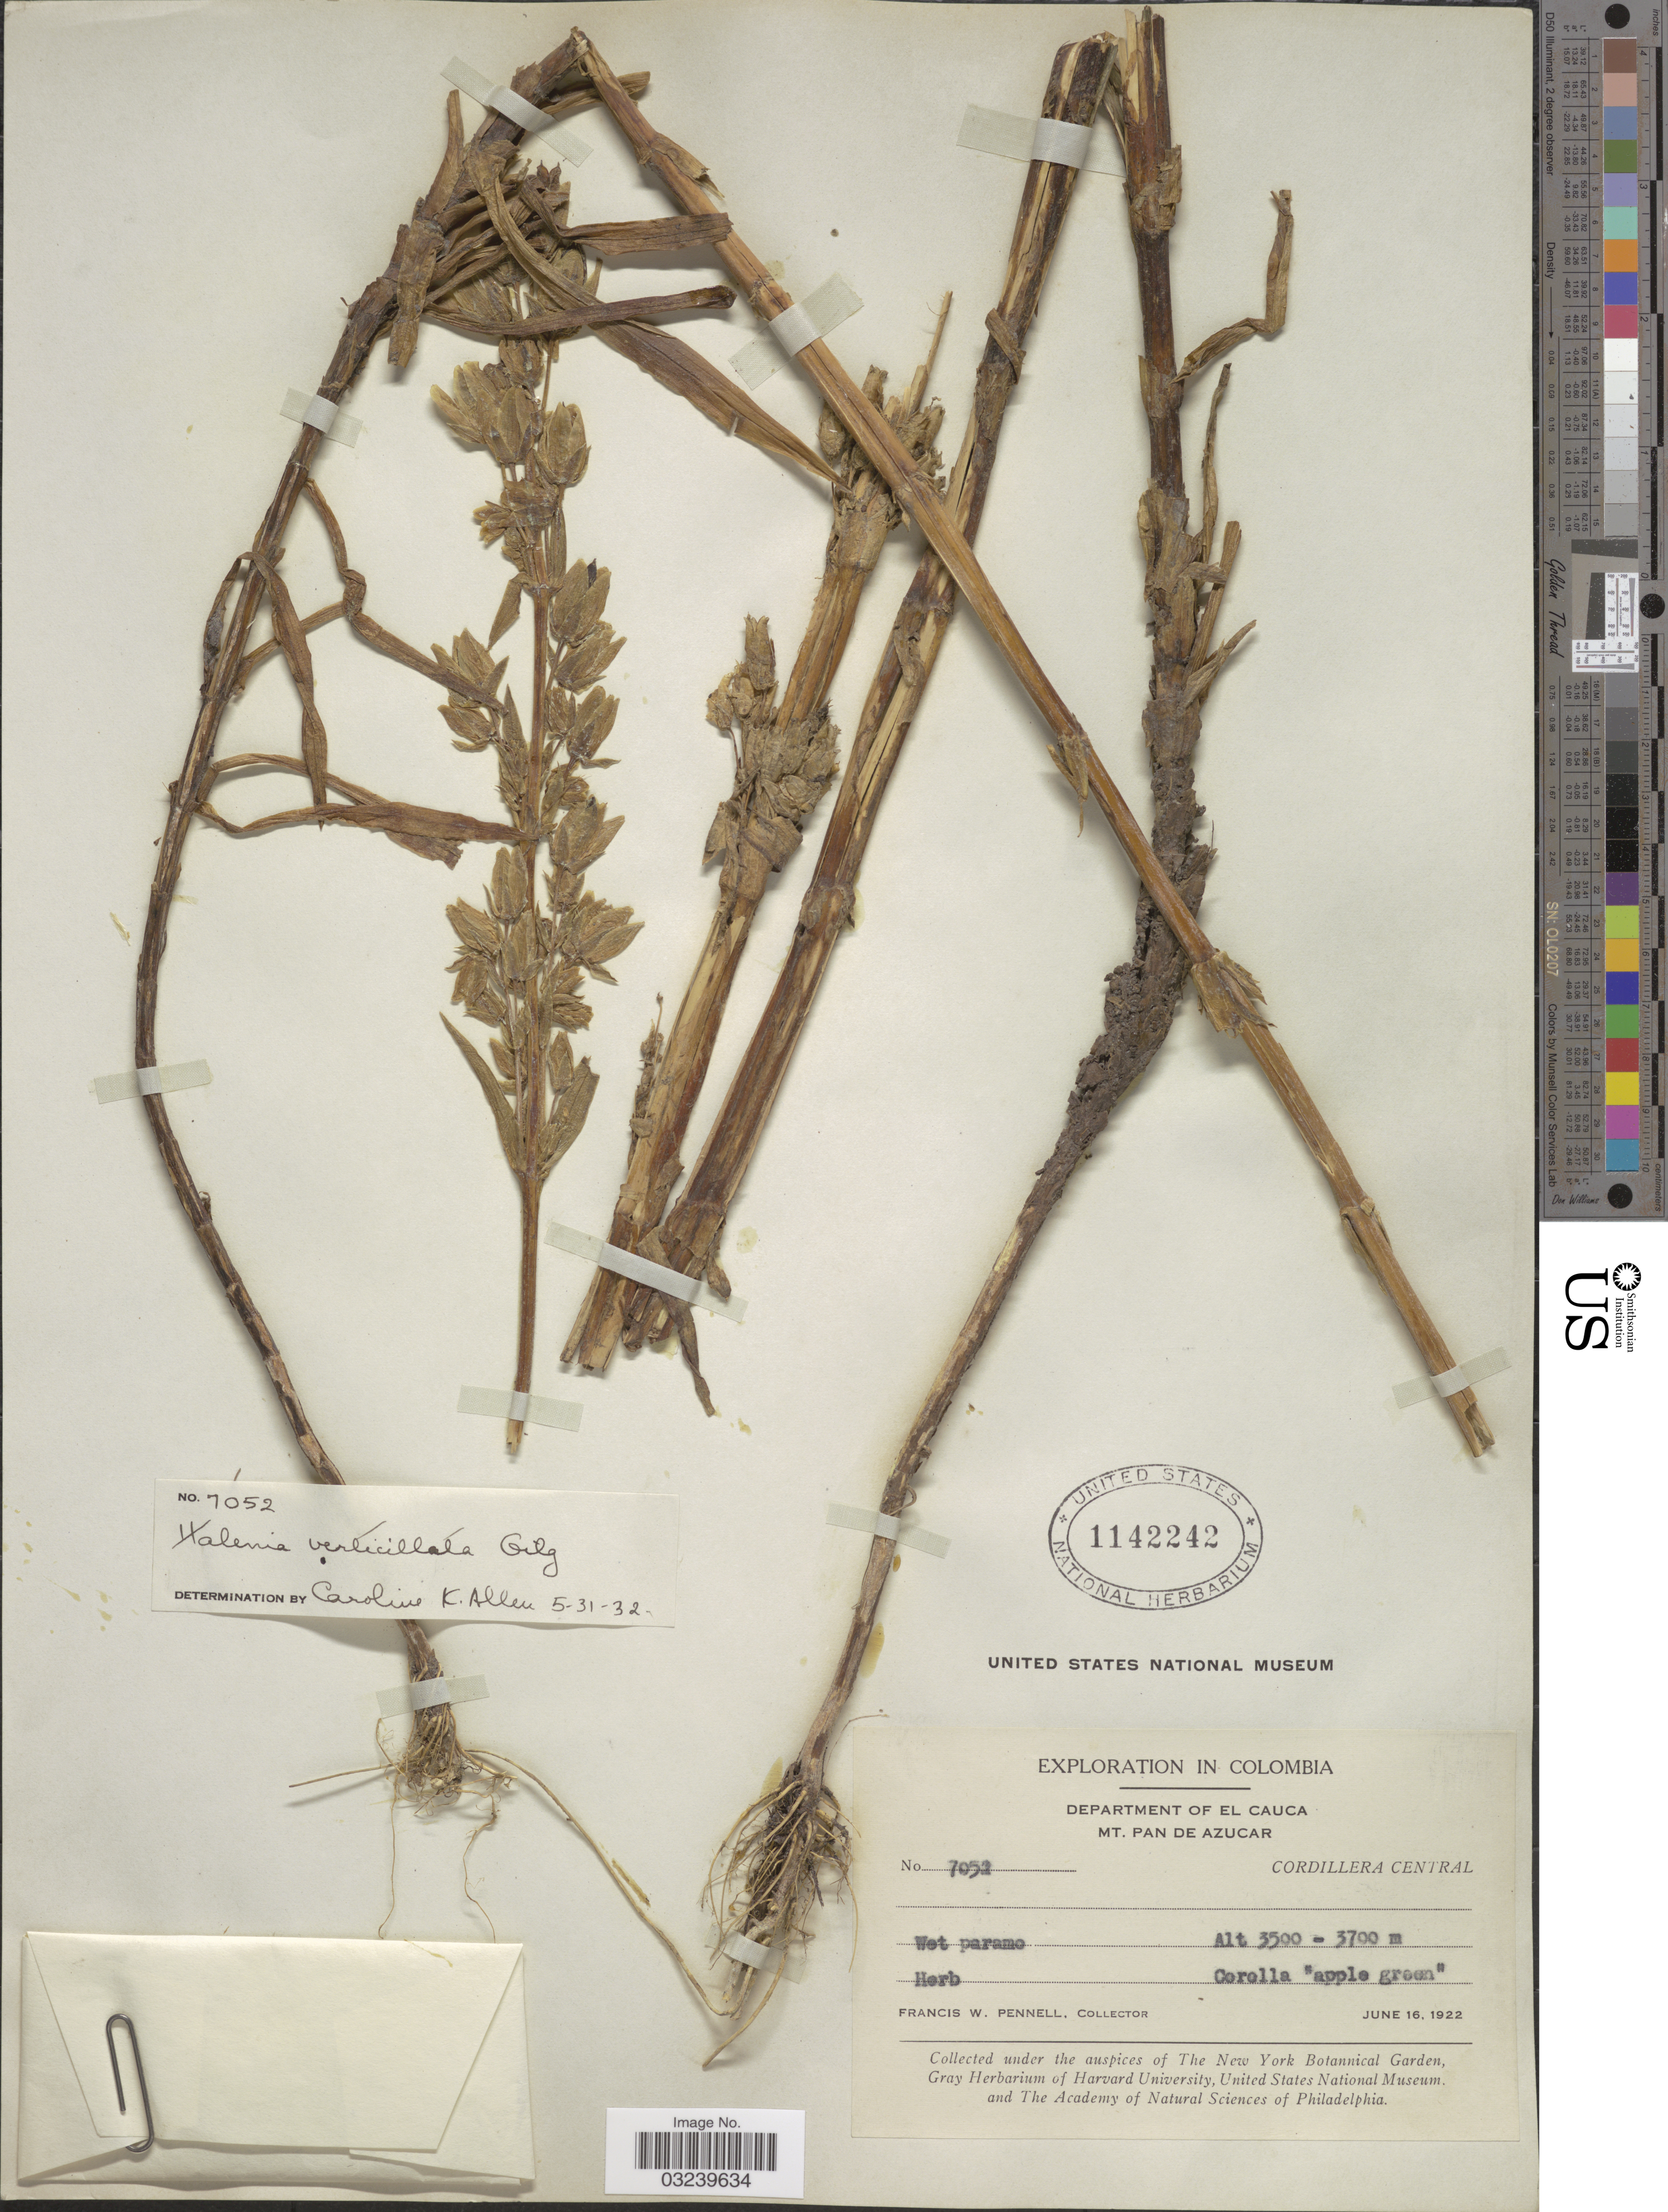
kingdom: Plantae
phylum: Tracheophyta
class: Magnoliopsida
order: Gentianales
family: Gentianaceae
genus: Halenia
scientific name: Halenia verticillata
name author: Gilg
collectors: F. W. Pennell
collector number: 7052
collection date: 1922-06-16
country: Colombia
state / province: Cauca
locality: Mt. Pan De Azucar, Cordillera Central.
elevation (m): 3500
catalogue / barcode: US 1142242